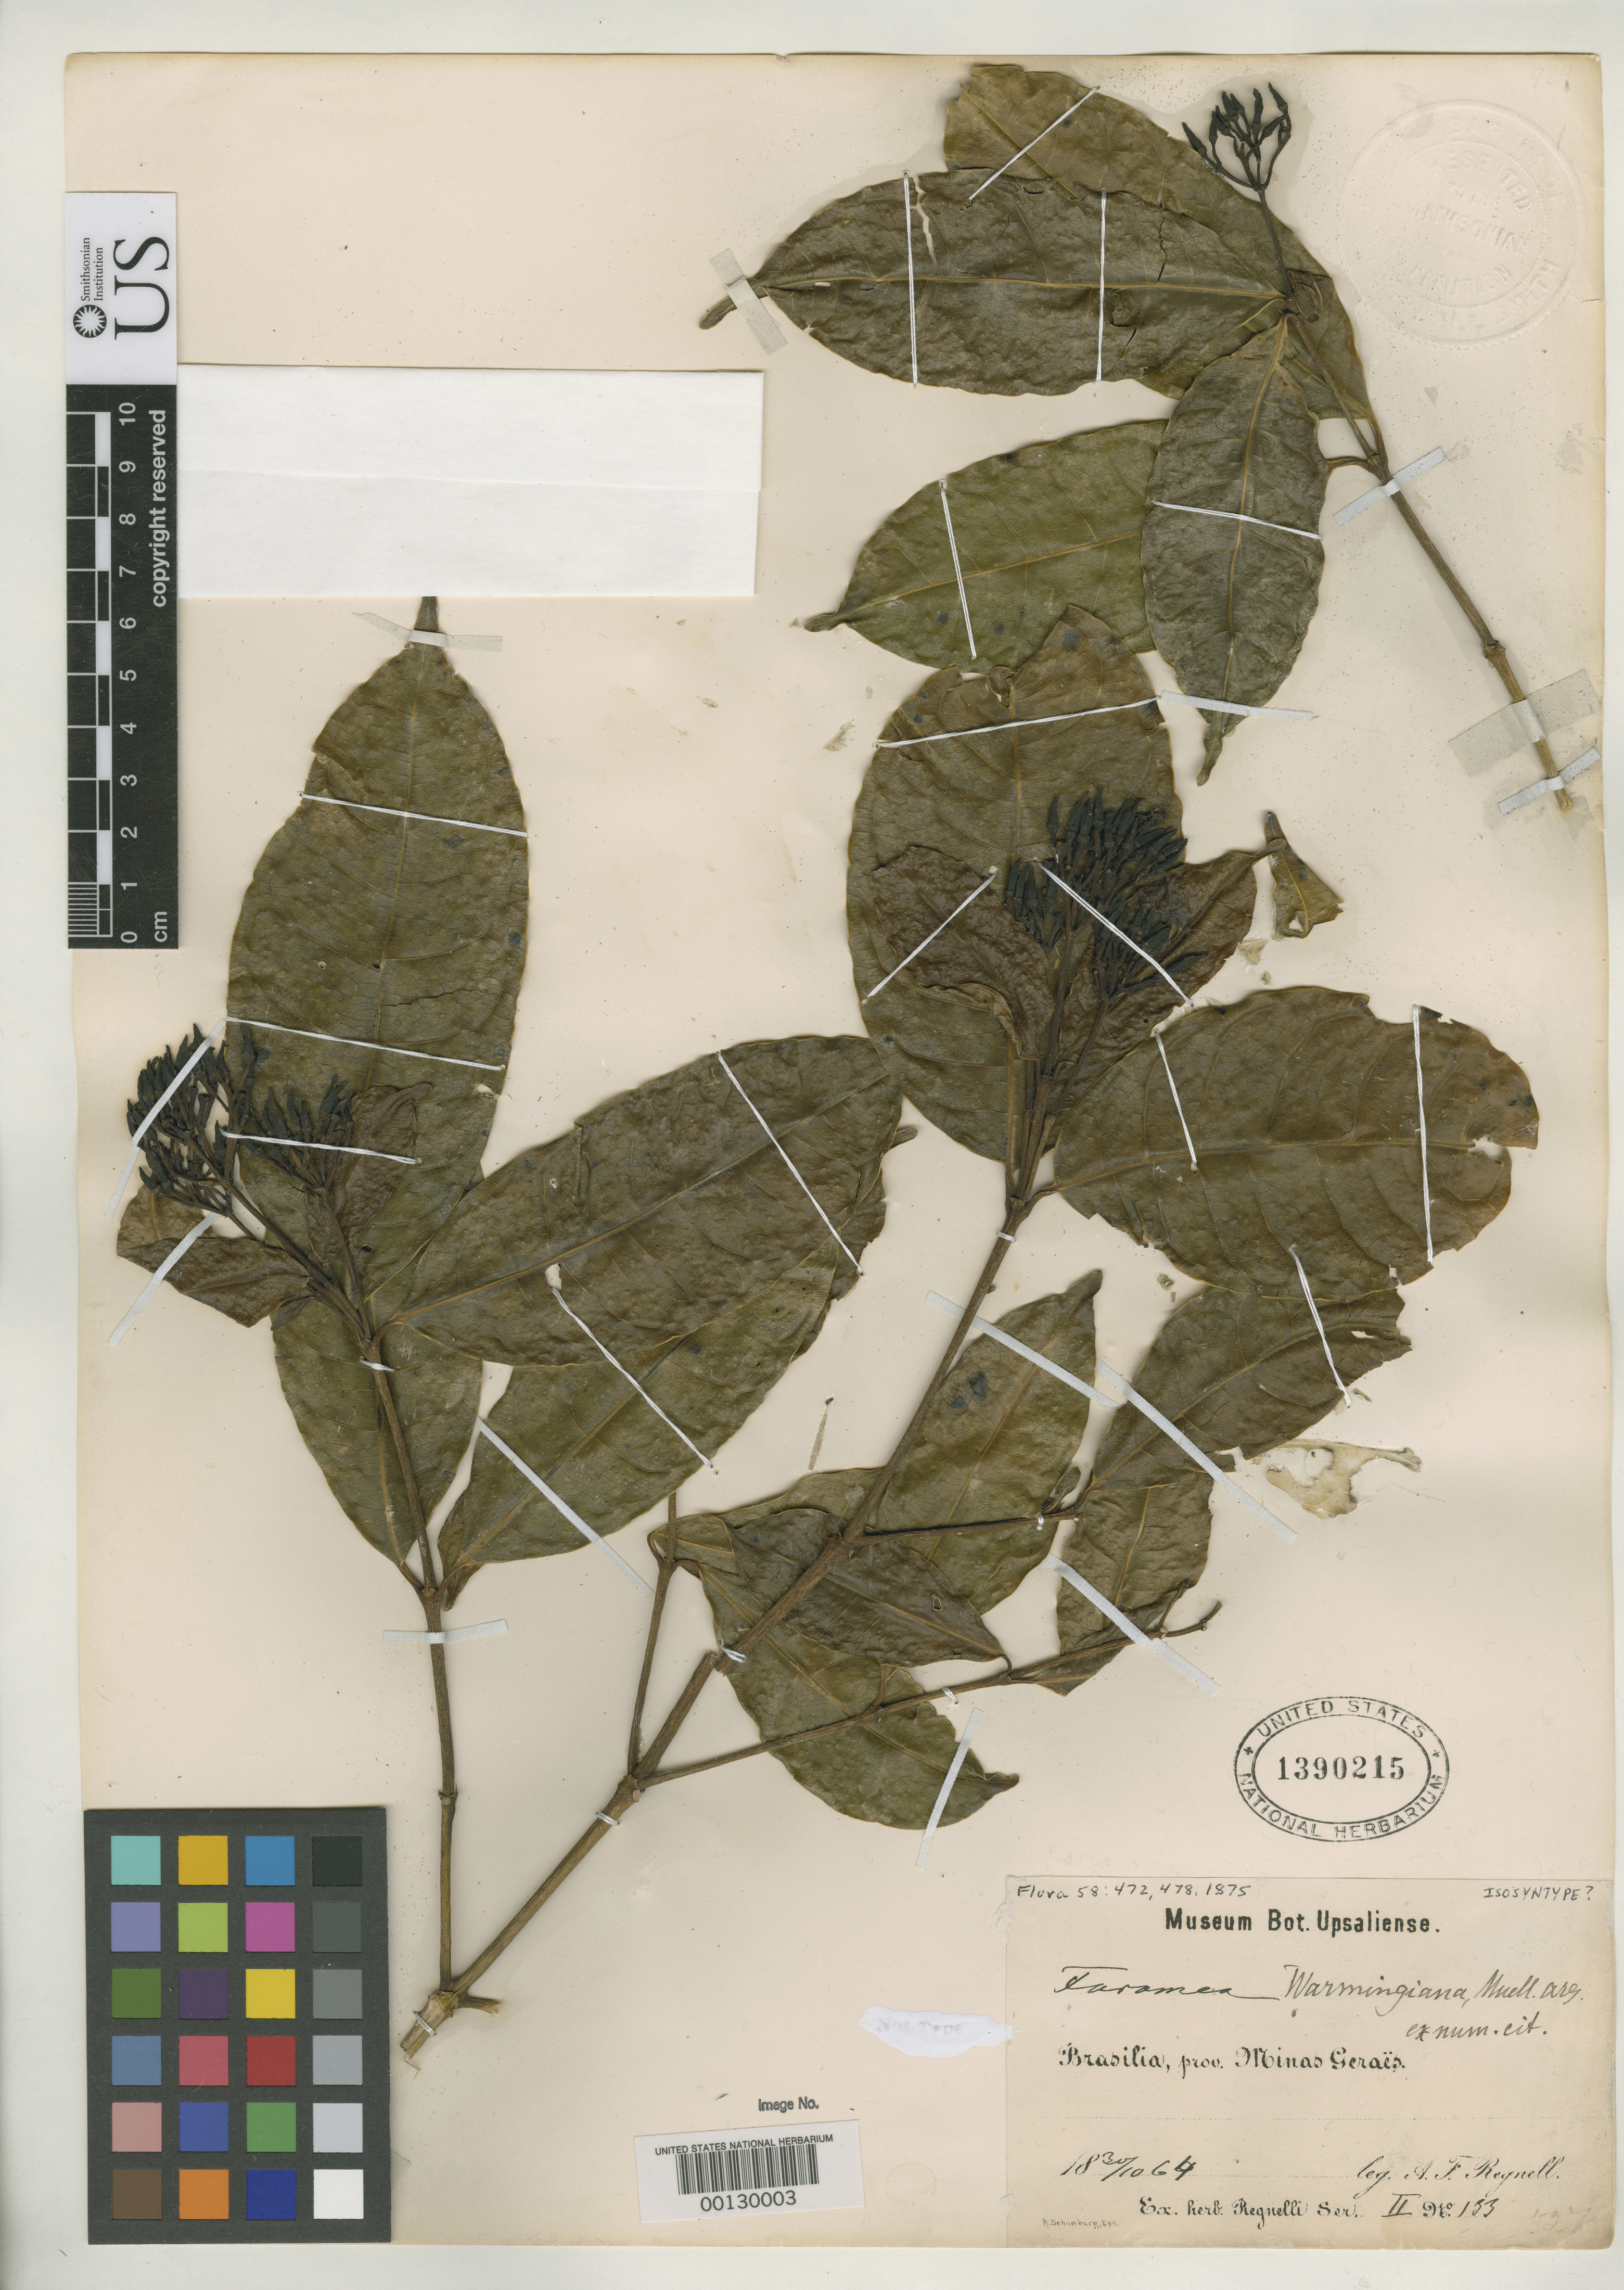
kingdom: Plantae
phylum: Tracheophyta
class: Magnoliopsida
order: Gentianales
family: Rubiaceae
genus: Faramea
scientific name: Faramea warmingiana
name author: Müll. Arg.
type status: Isosyntype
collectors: A. F. Regnell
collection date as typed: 30 Oct 1864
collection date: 1864-10-30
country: Brazil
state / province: Minas Gerais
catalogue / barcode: US 1390215